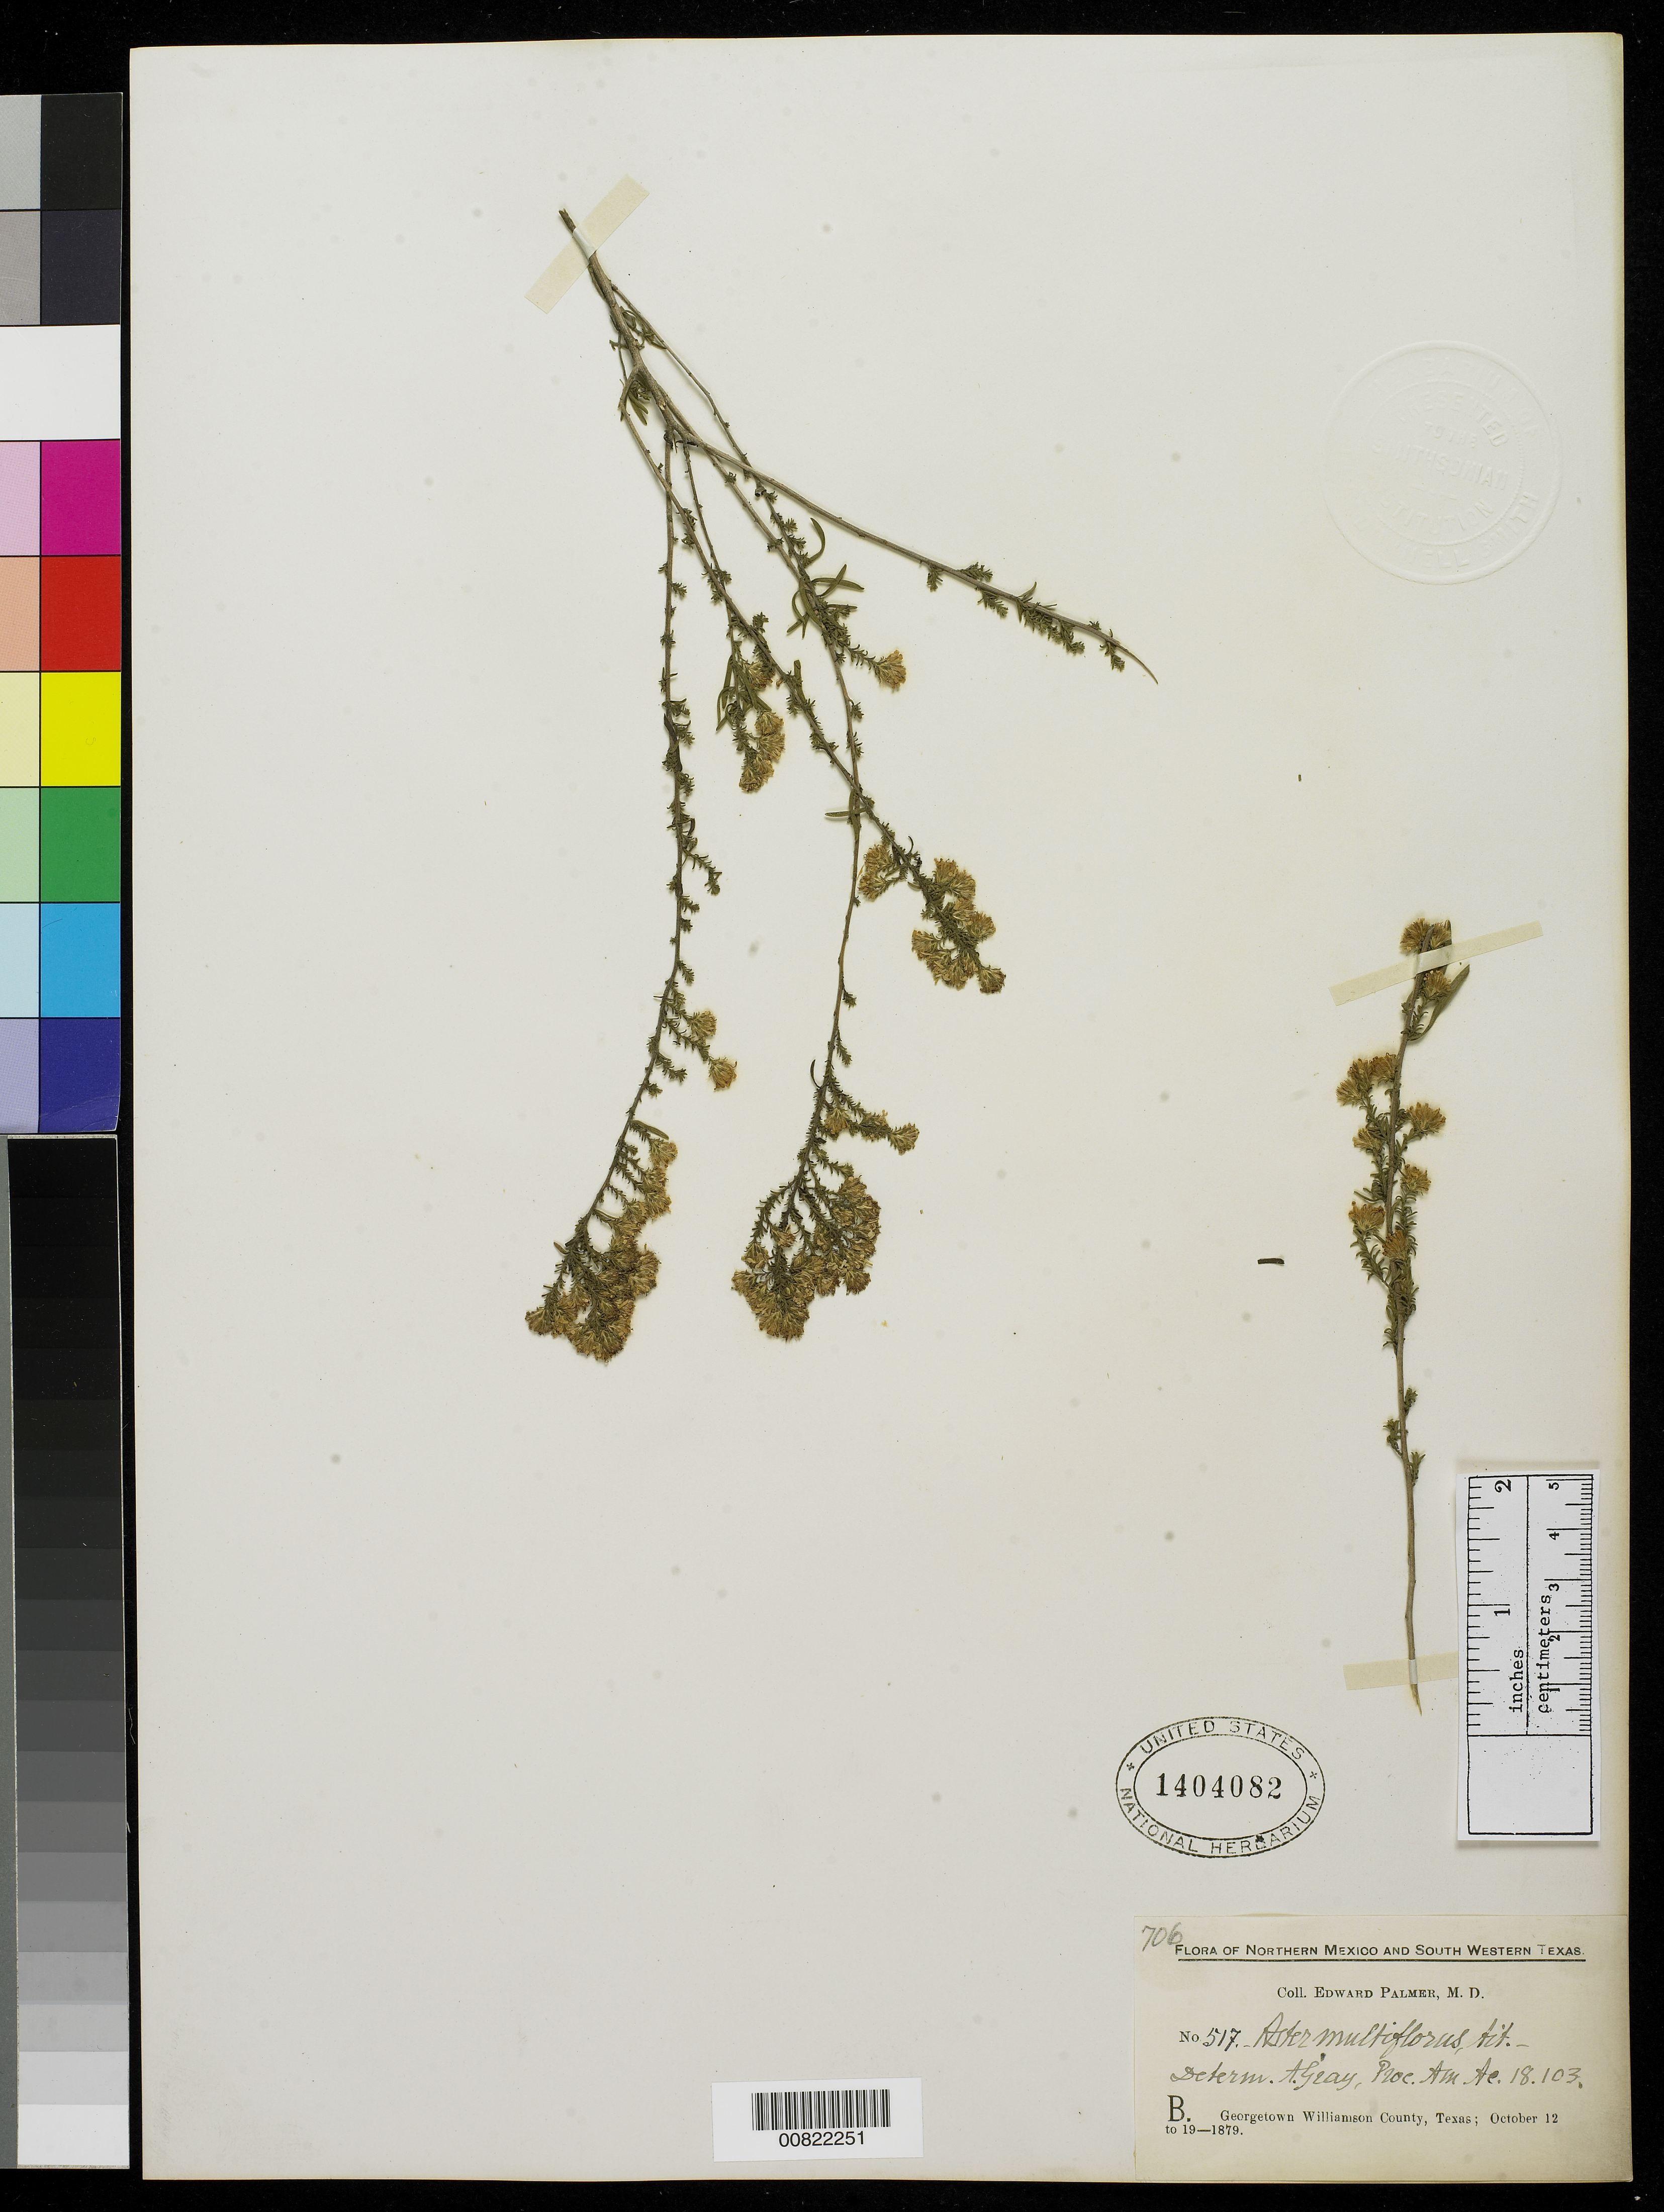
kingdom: Plantae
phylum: Tracheophyta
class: Magnoliopsida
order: Asterales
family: Asteraceae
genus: Symphyotrichum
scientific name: Symphyotrichum ericoides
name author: (L.) G.L. Nesom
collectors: E. Palmer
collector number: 517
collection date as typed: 12 Oct 1879 to 19 Oct 1879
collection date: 1879-10-12/1879-10-19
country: United States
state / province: Texas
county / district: Williamson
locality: B. Georgetown, Williamson County, Texas.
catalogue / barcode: US 1404082